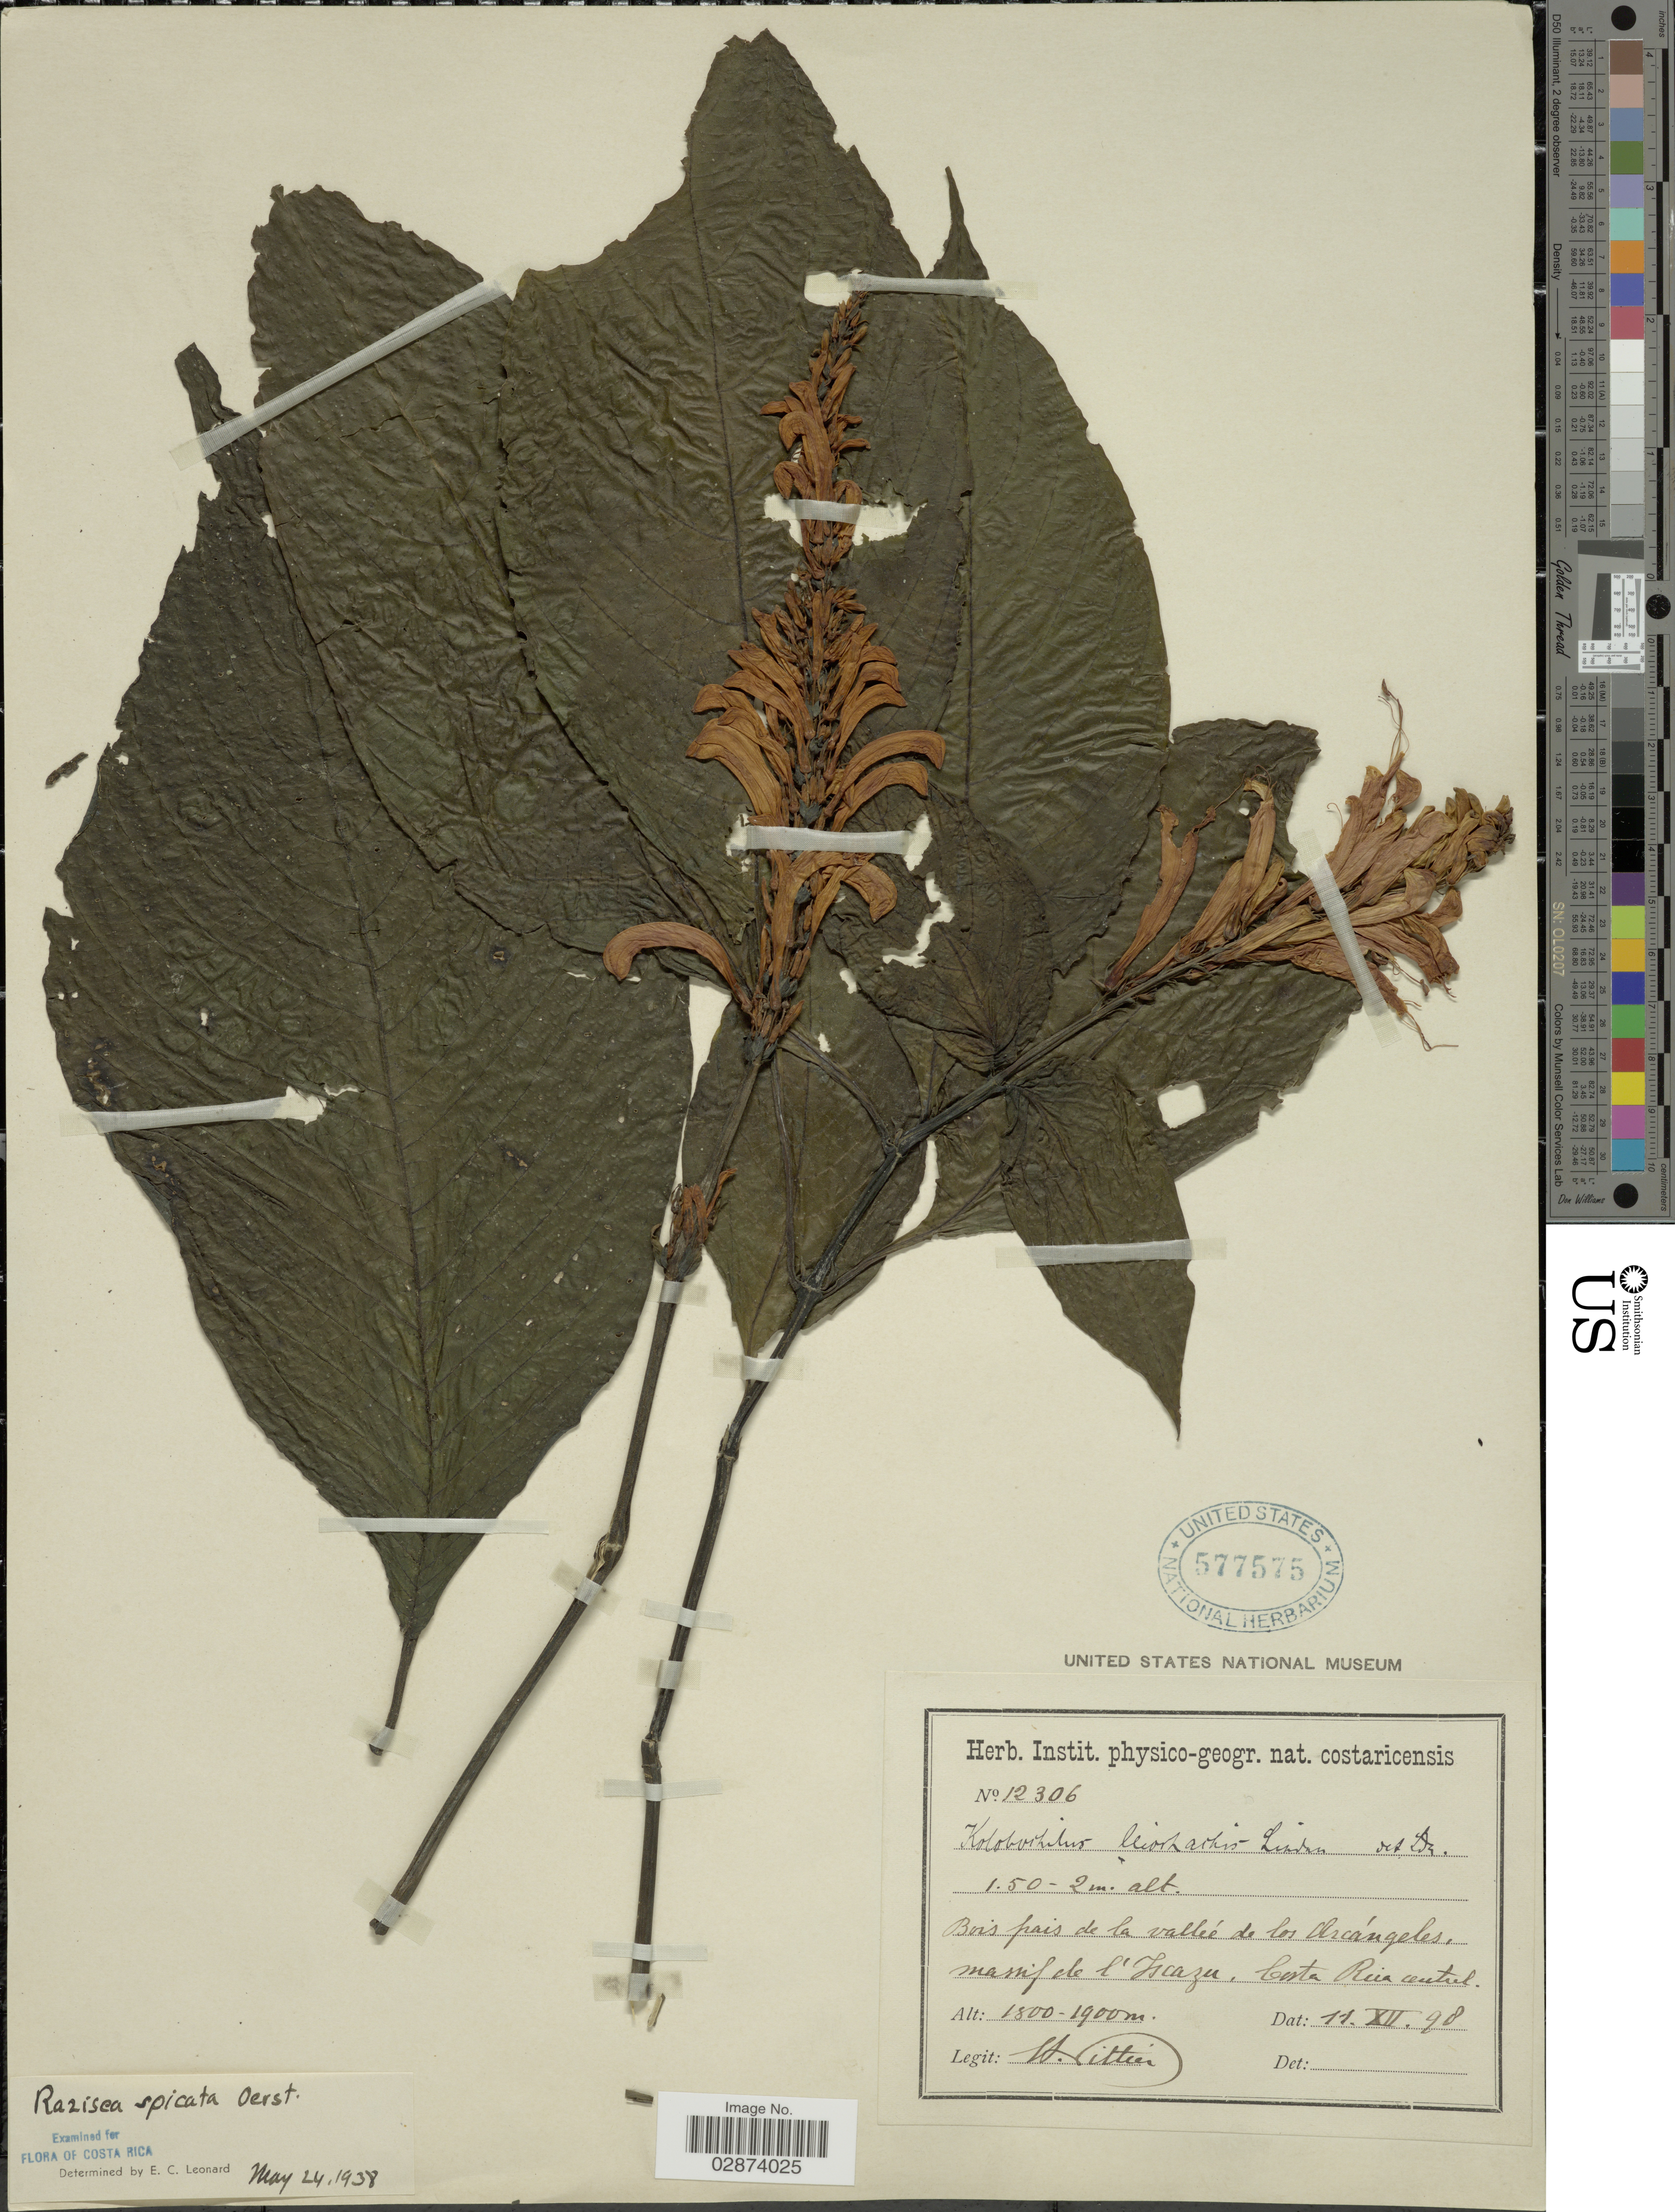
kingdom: Plantae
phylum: Tracheophyta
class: Magnoliopsida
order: Lamiales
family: Acanthaceae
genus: Razisea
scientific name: Razisea spicata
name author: Oerst.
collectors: H. F. Pittier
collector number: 12306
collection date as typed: Transcribed d/m/y: 11/12/98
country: Costa Rica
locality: Bois pais de la valleé de los Arcángeles [thick woods of the valley of Arcángeles], massif de l'Irazu [massif of Irazu], Costa Rica central.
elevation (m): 1800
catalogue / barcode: US 577575